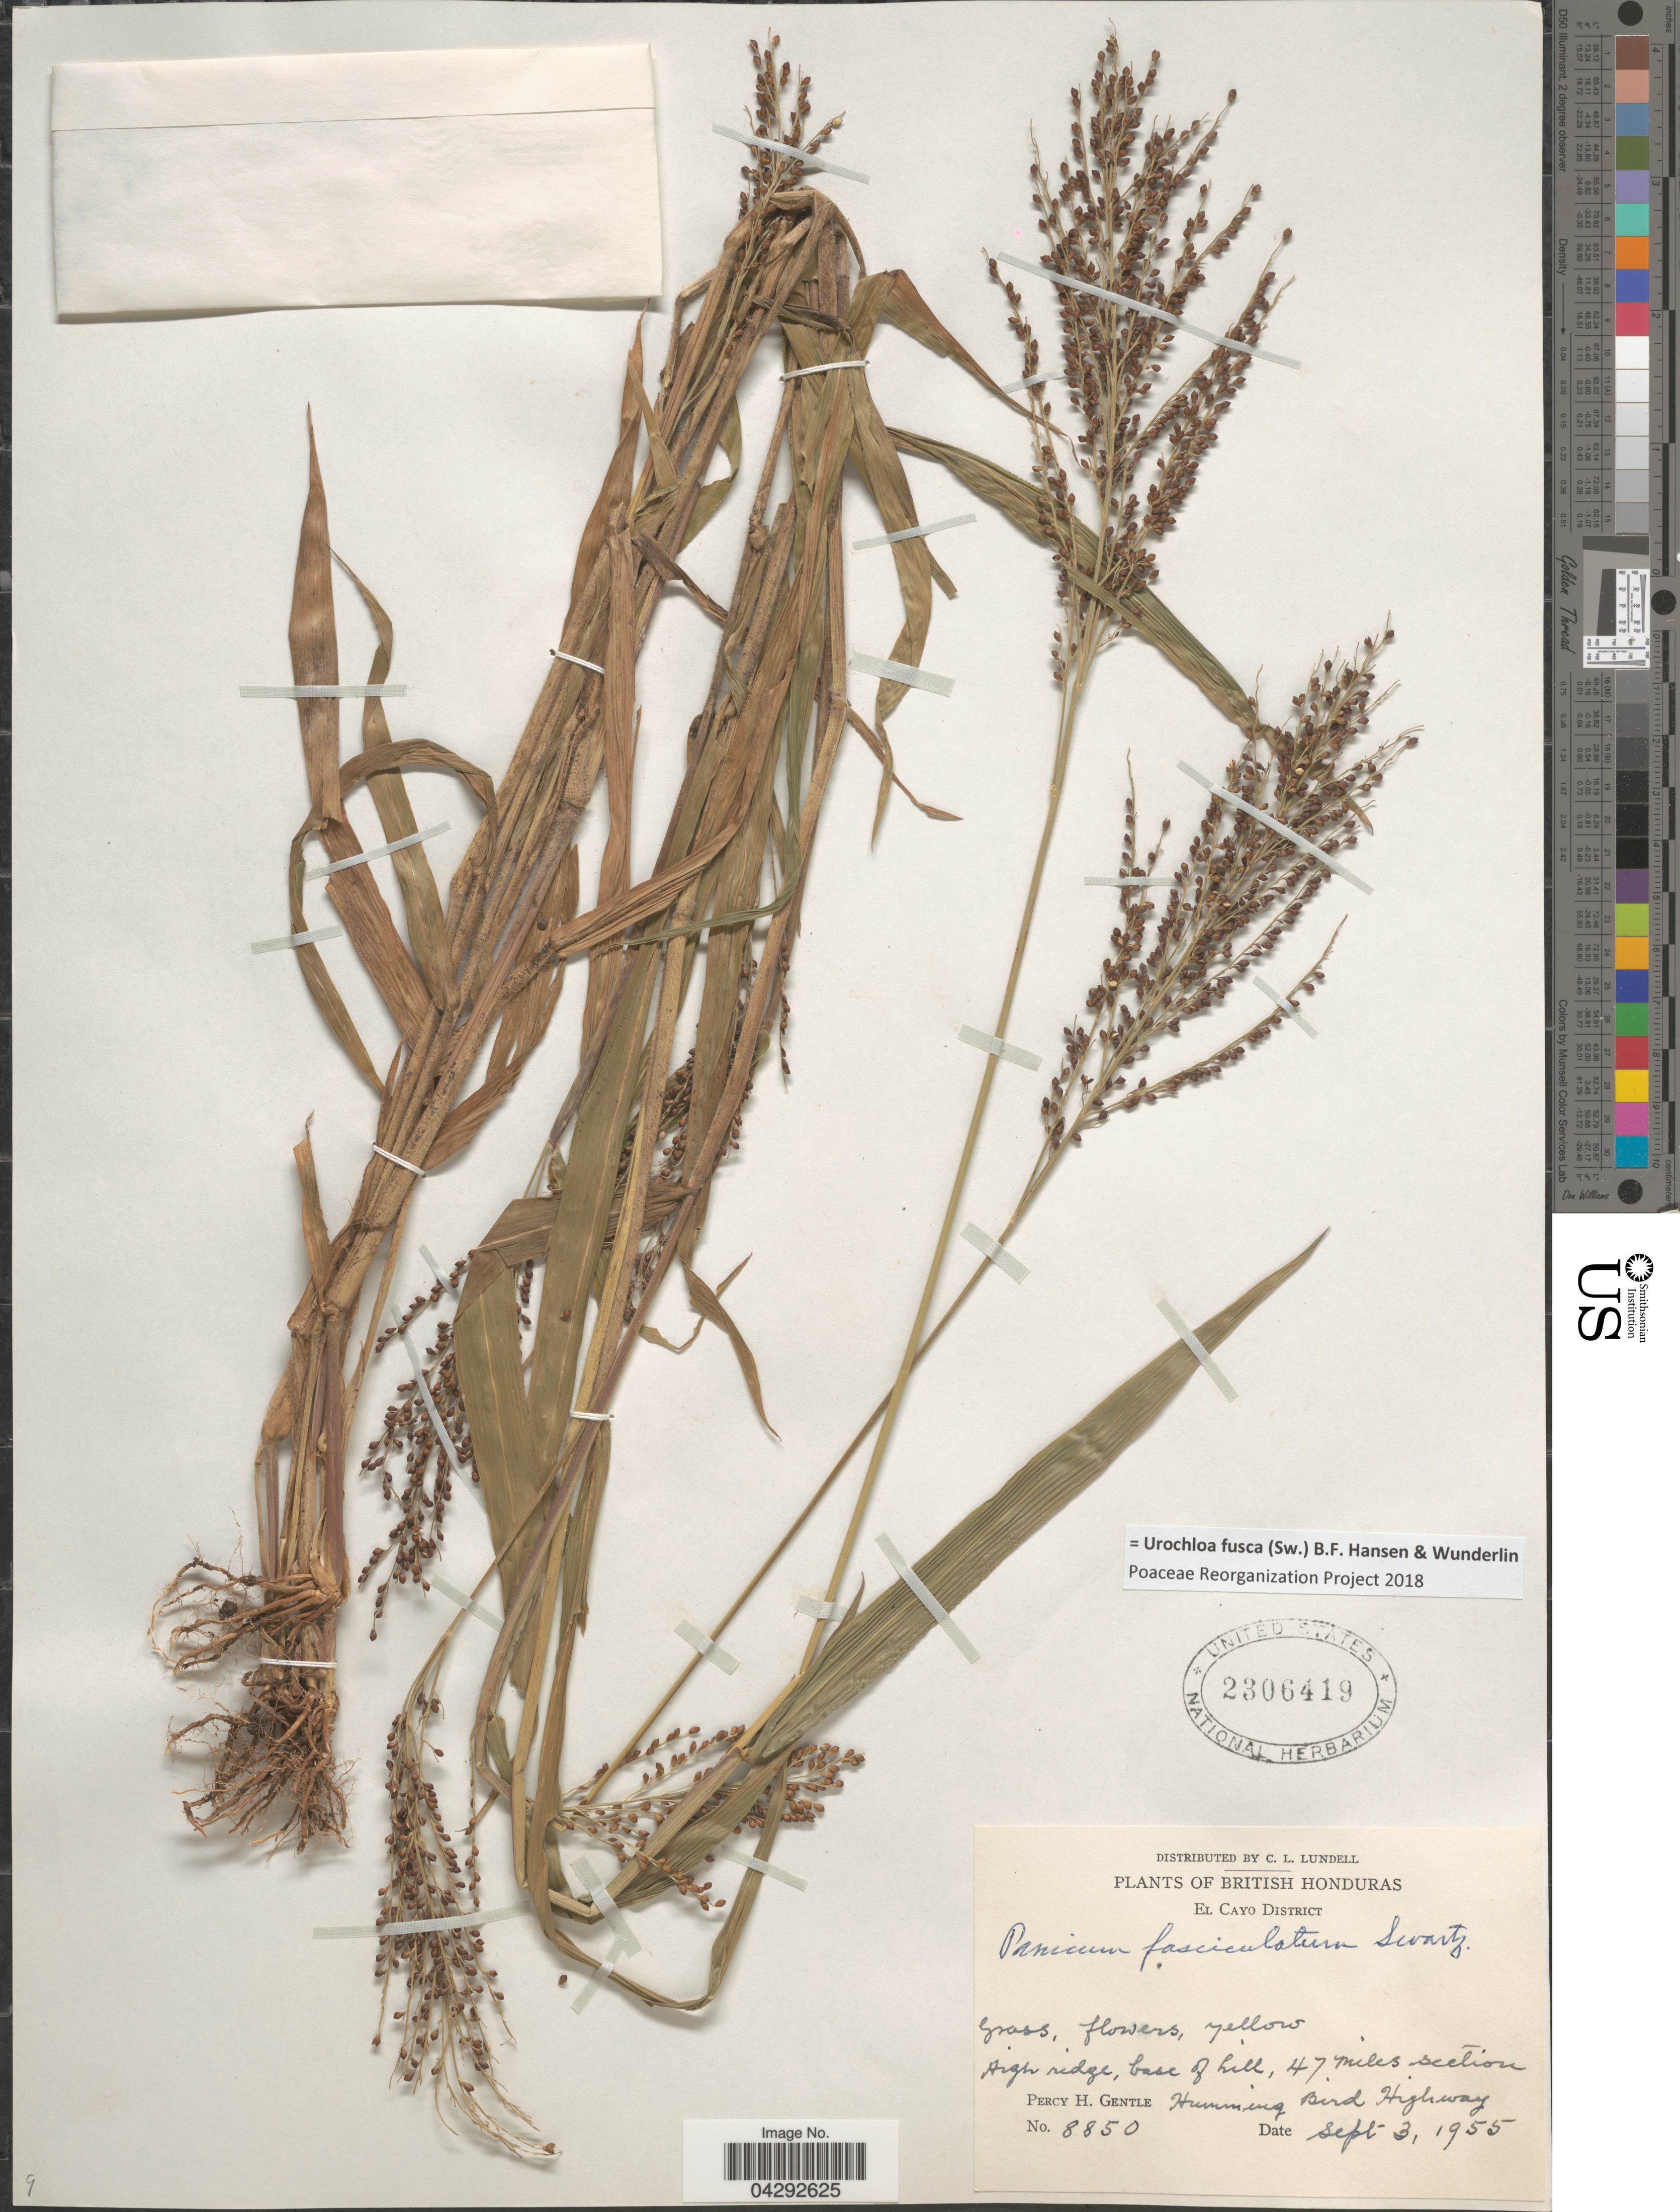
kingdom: Plantae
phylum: Tracheophyta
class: Liliopsida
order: Poales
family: Poaceae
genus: Urochloa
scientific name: Urochloa fusca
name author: (Sw.) B.F. Hansen & Wunderlin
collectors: P. H. Gentle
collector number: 8850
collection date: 1955-09-03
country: Belize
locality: High ridge, base of hill, 47 miles section. Humming Bird Highway.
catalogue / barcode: US 2306419